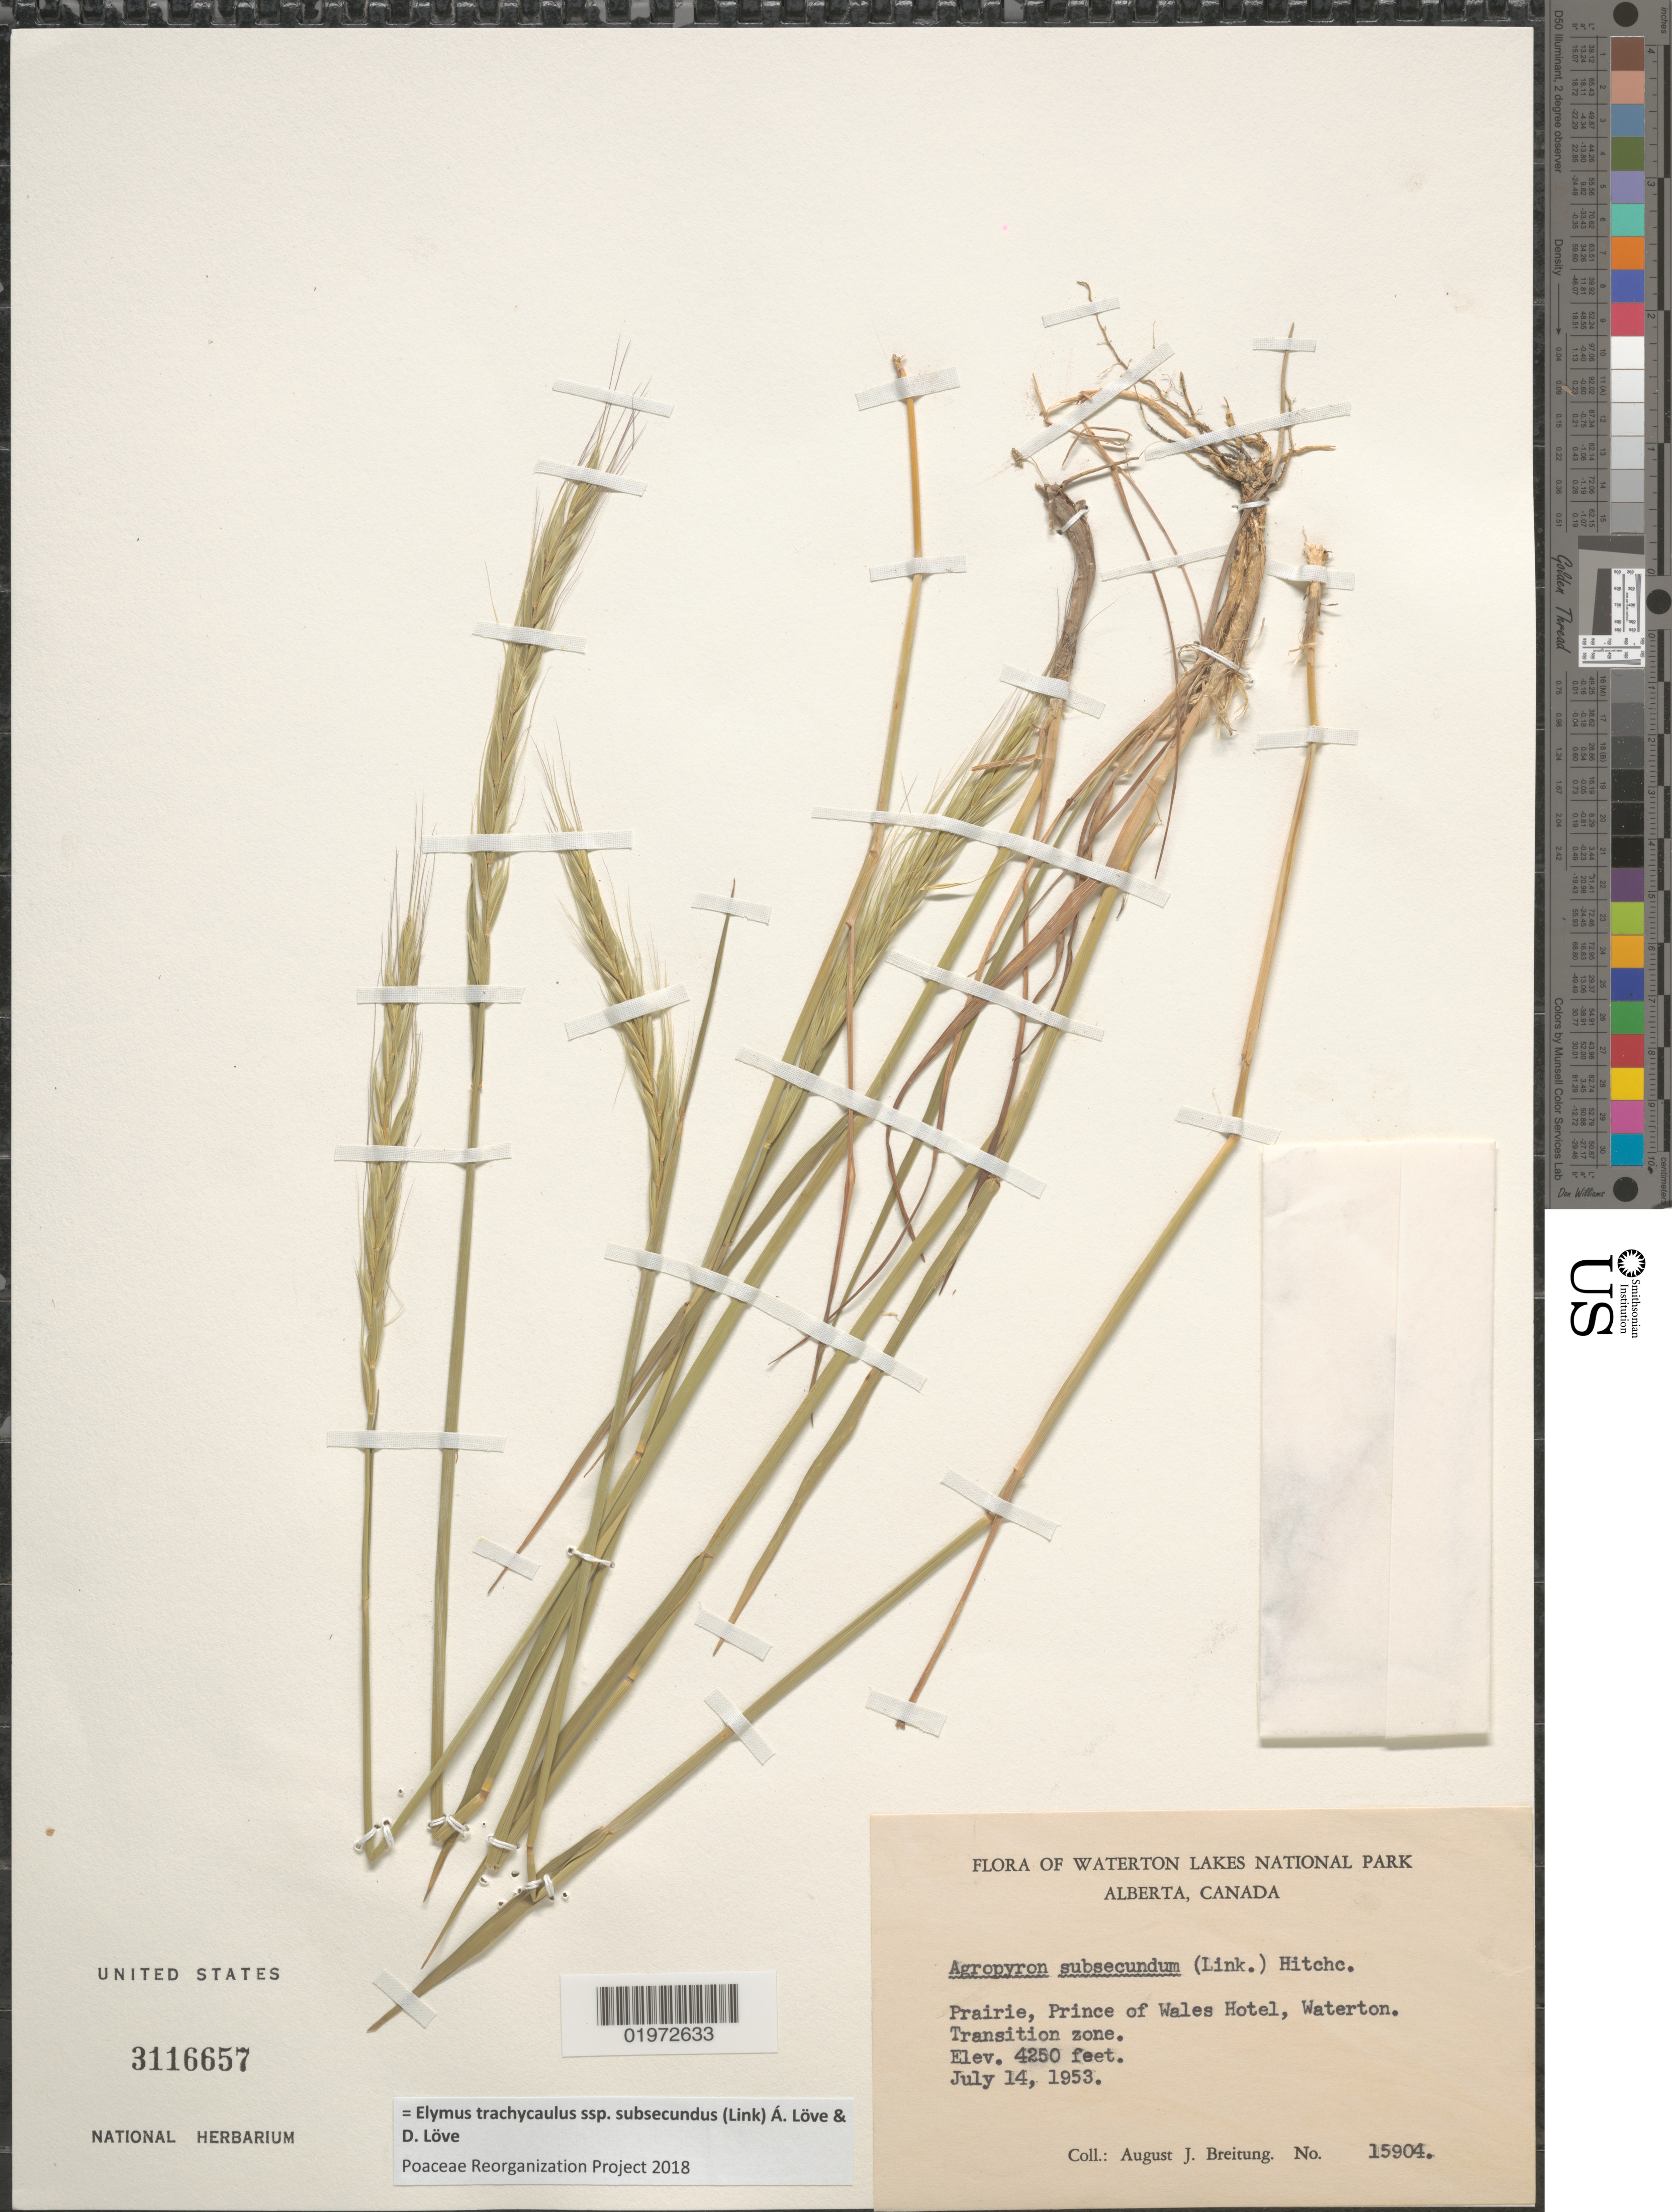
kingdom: Plantae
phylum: Tracheophyta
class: Liliopsida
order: Poales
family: Poaceae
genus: Elymus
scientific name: Elymus trachycaulus subsp. subsecundus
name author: (Link) Á. Löve & D. Löve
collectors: A. Breitung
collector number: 15904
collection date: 1953-07-14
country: Canada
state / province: Alberta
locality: Waterton Lakes National Park. Prairie, Prince of Wales Hotel, Waterton. Transition zone.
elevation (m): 1295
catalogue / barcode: US 3116657